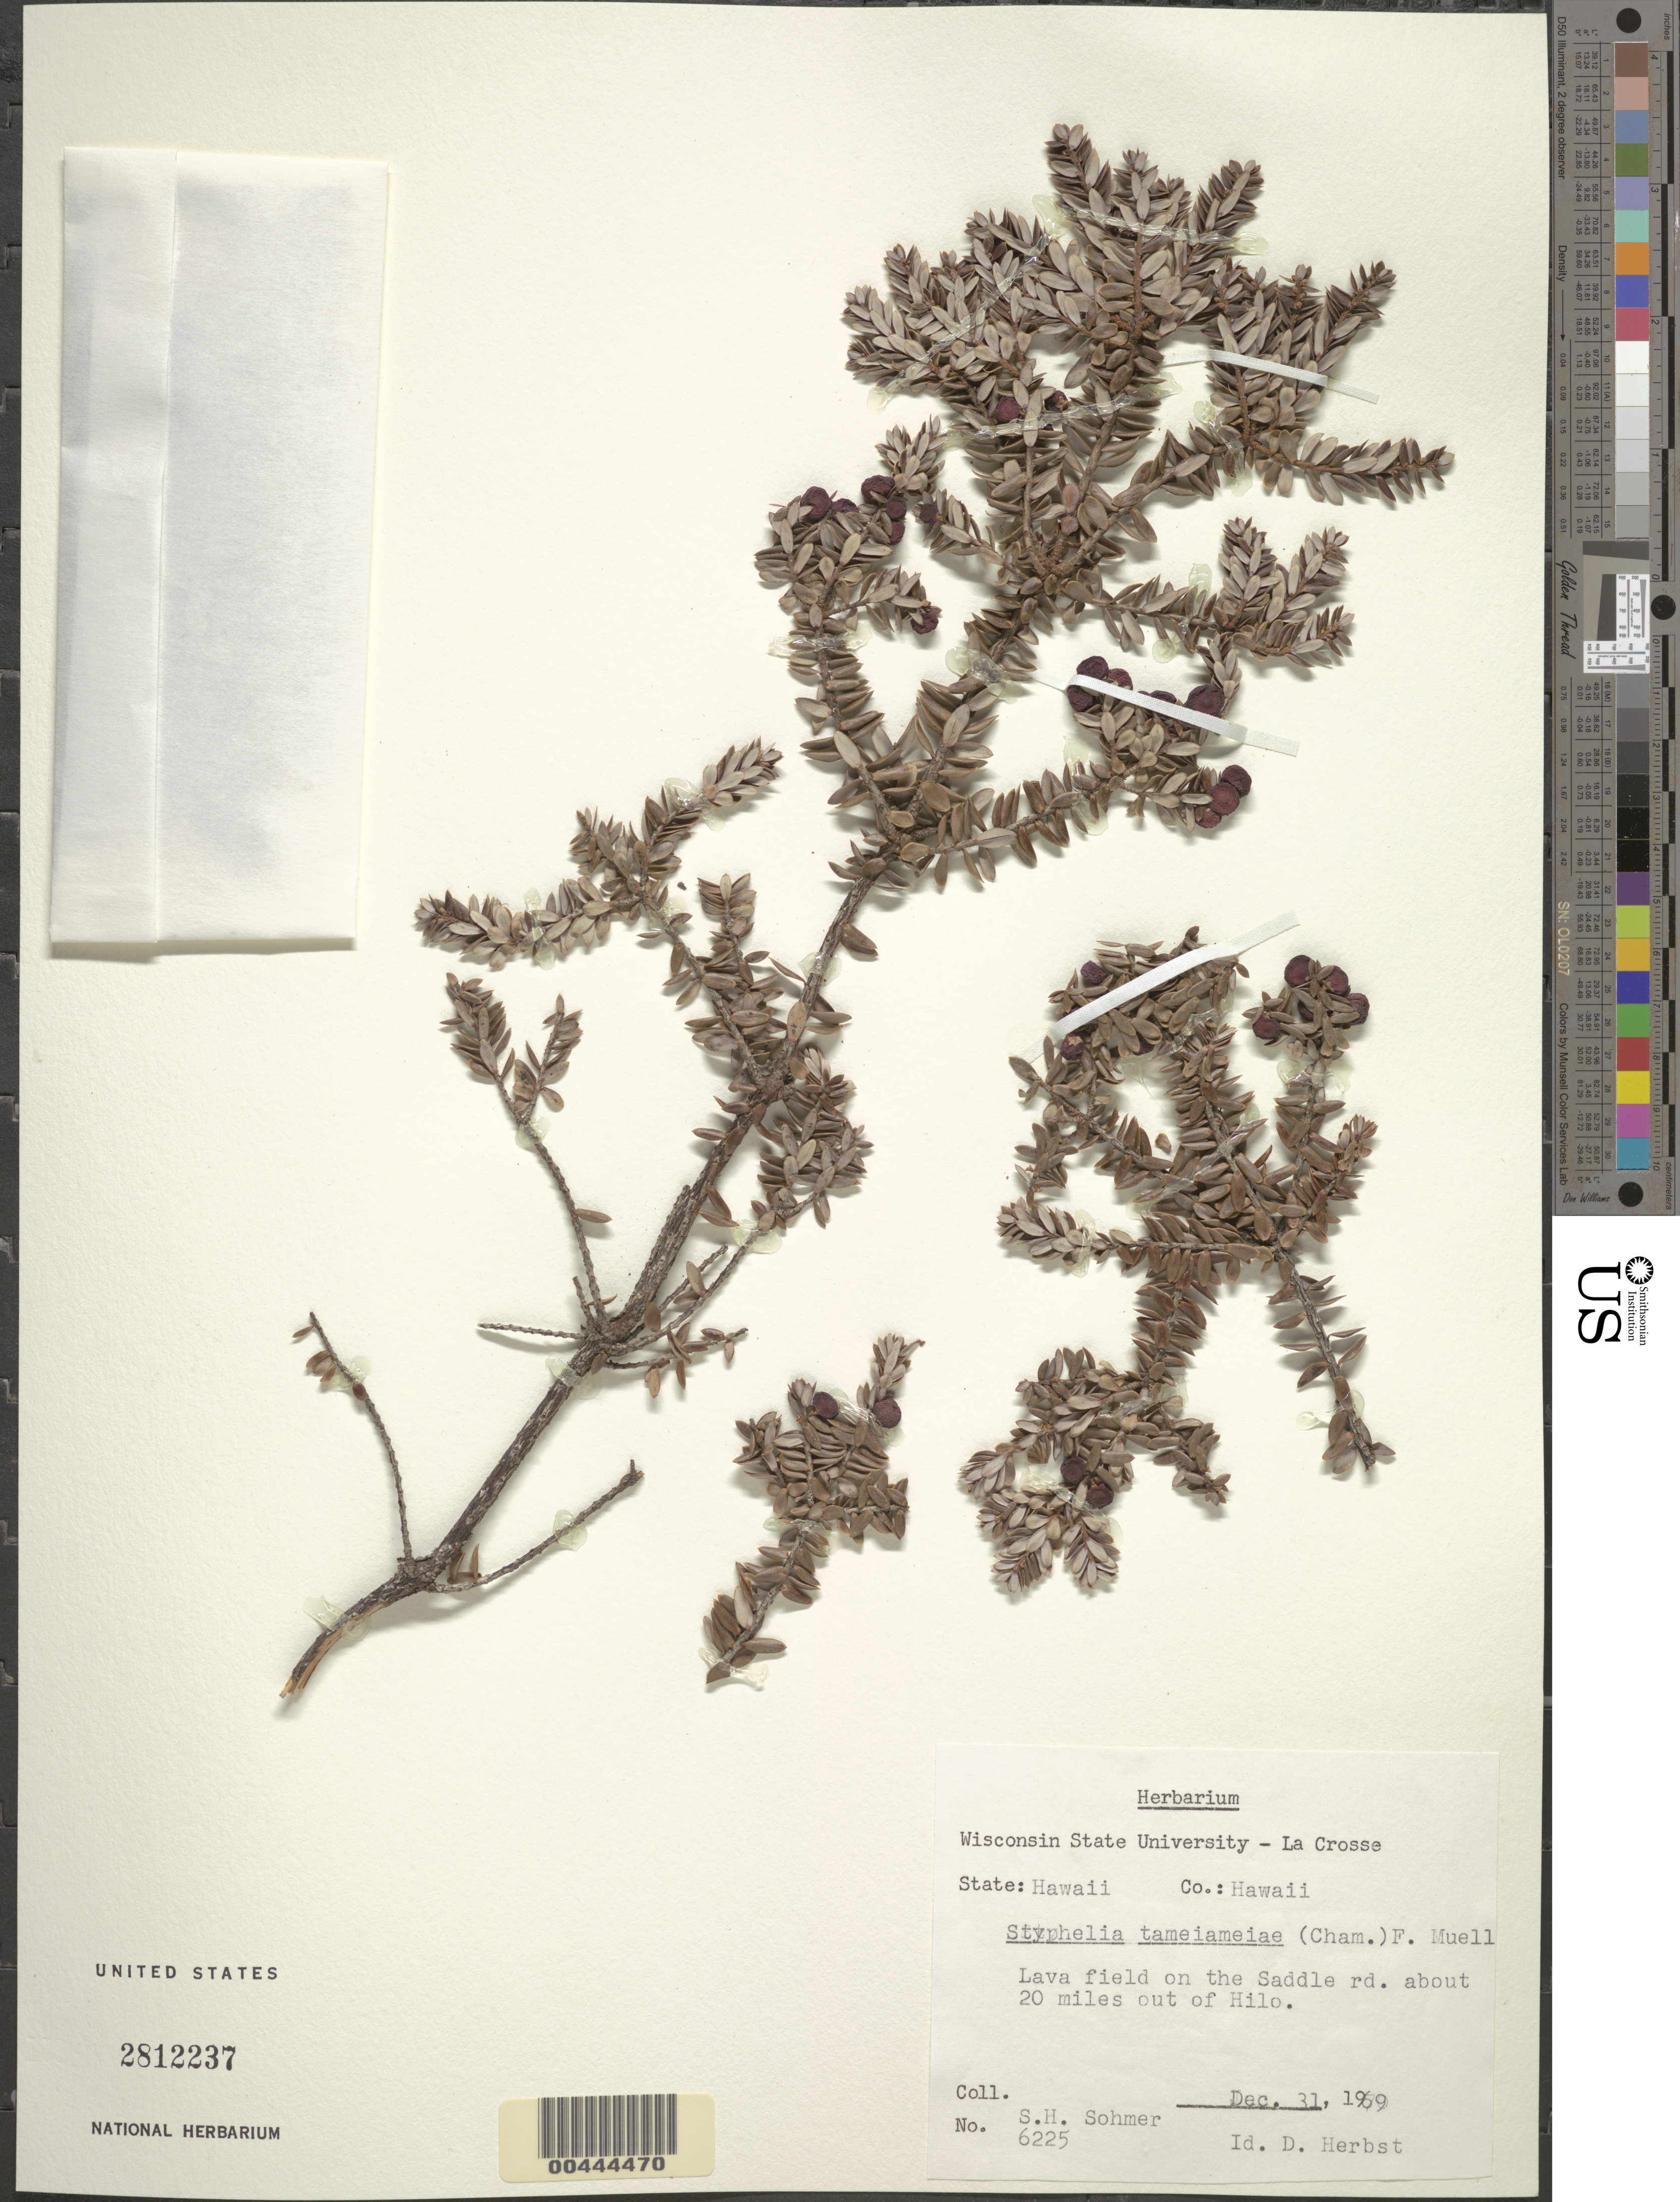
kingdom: Plantae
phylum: Tracheophyta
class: Magnoliopsida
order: Ericales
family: Ericaceae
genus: Leptecophylla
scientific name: Leptecophylla tameiameiae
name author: (Cham. & Schltdl.) C.M. Weiller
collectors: S. H. Sohmer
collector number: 6225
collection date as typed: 31 Dec 1969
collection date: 1969-12-31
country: United States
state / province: Hawaii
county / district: Hawaii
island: Hawaii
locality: Lava field on Saddle Road about 20 mi out of Hilo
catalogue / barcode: US 2812237